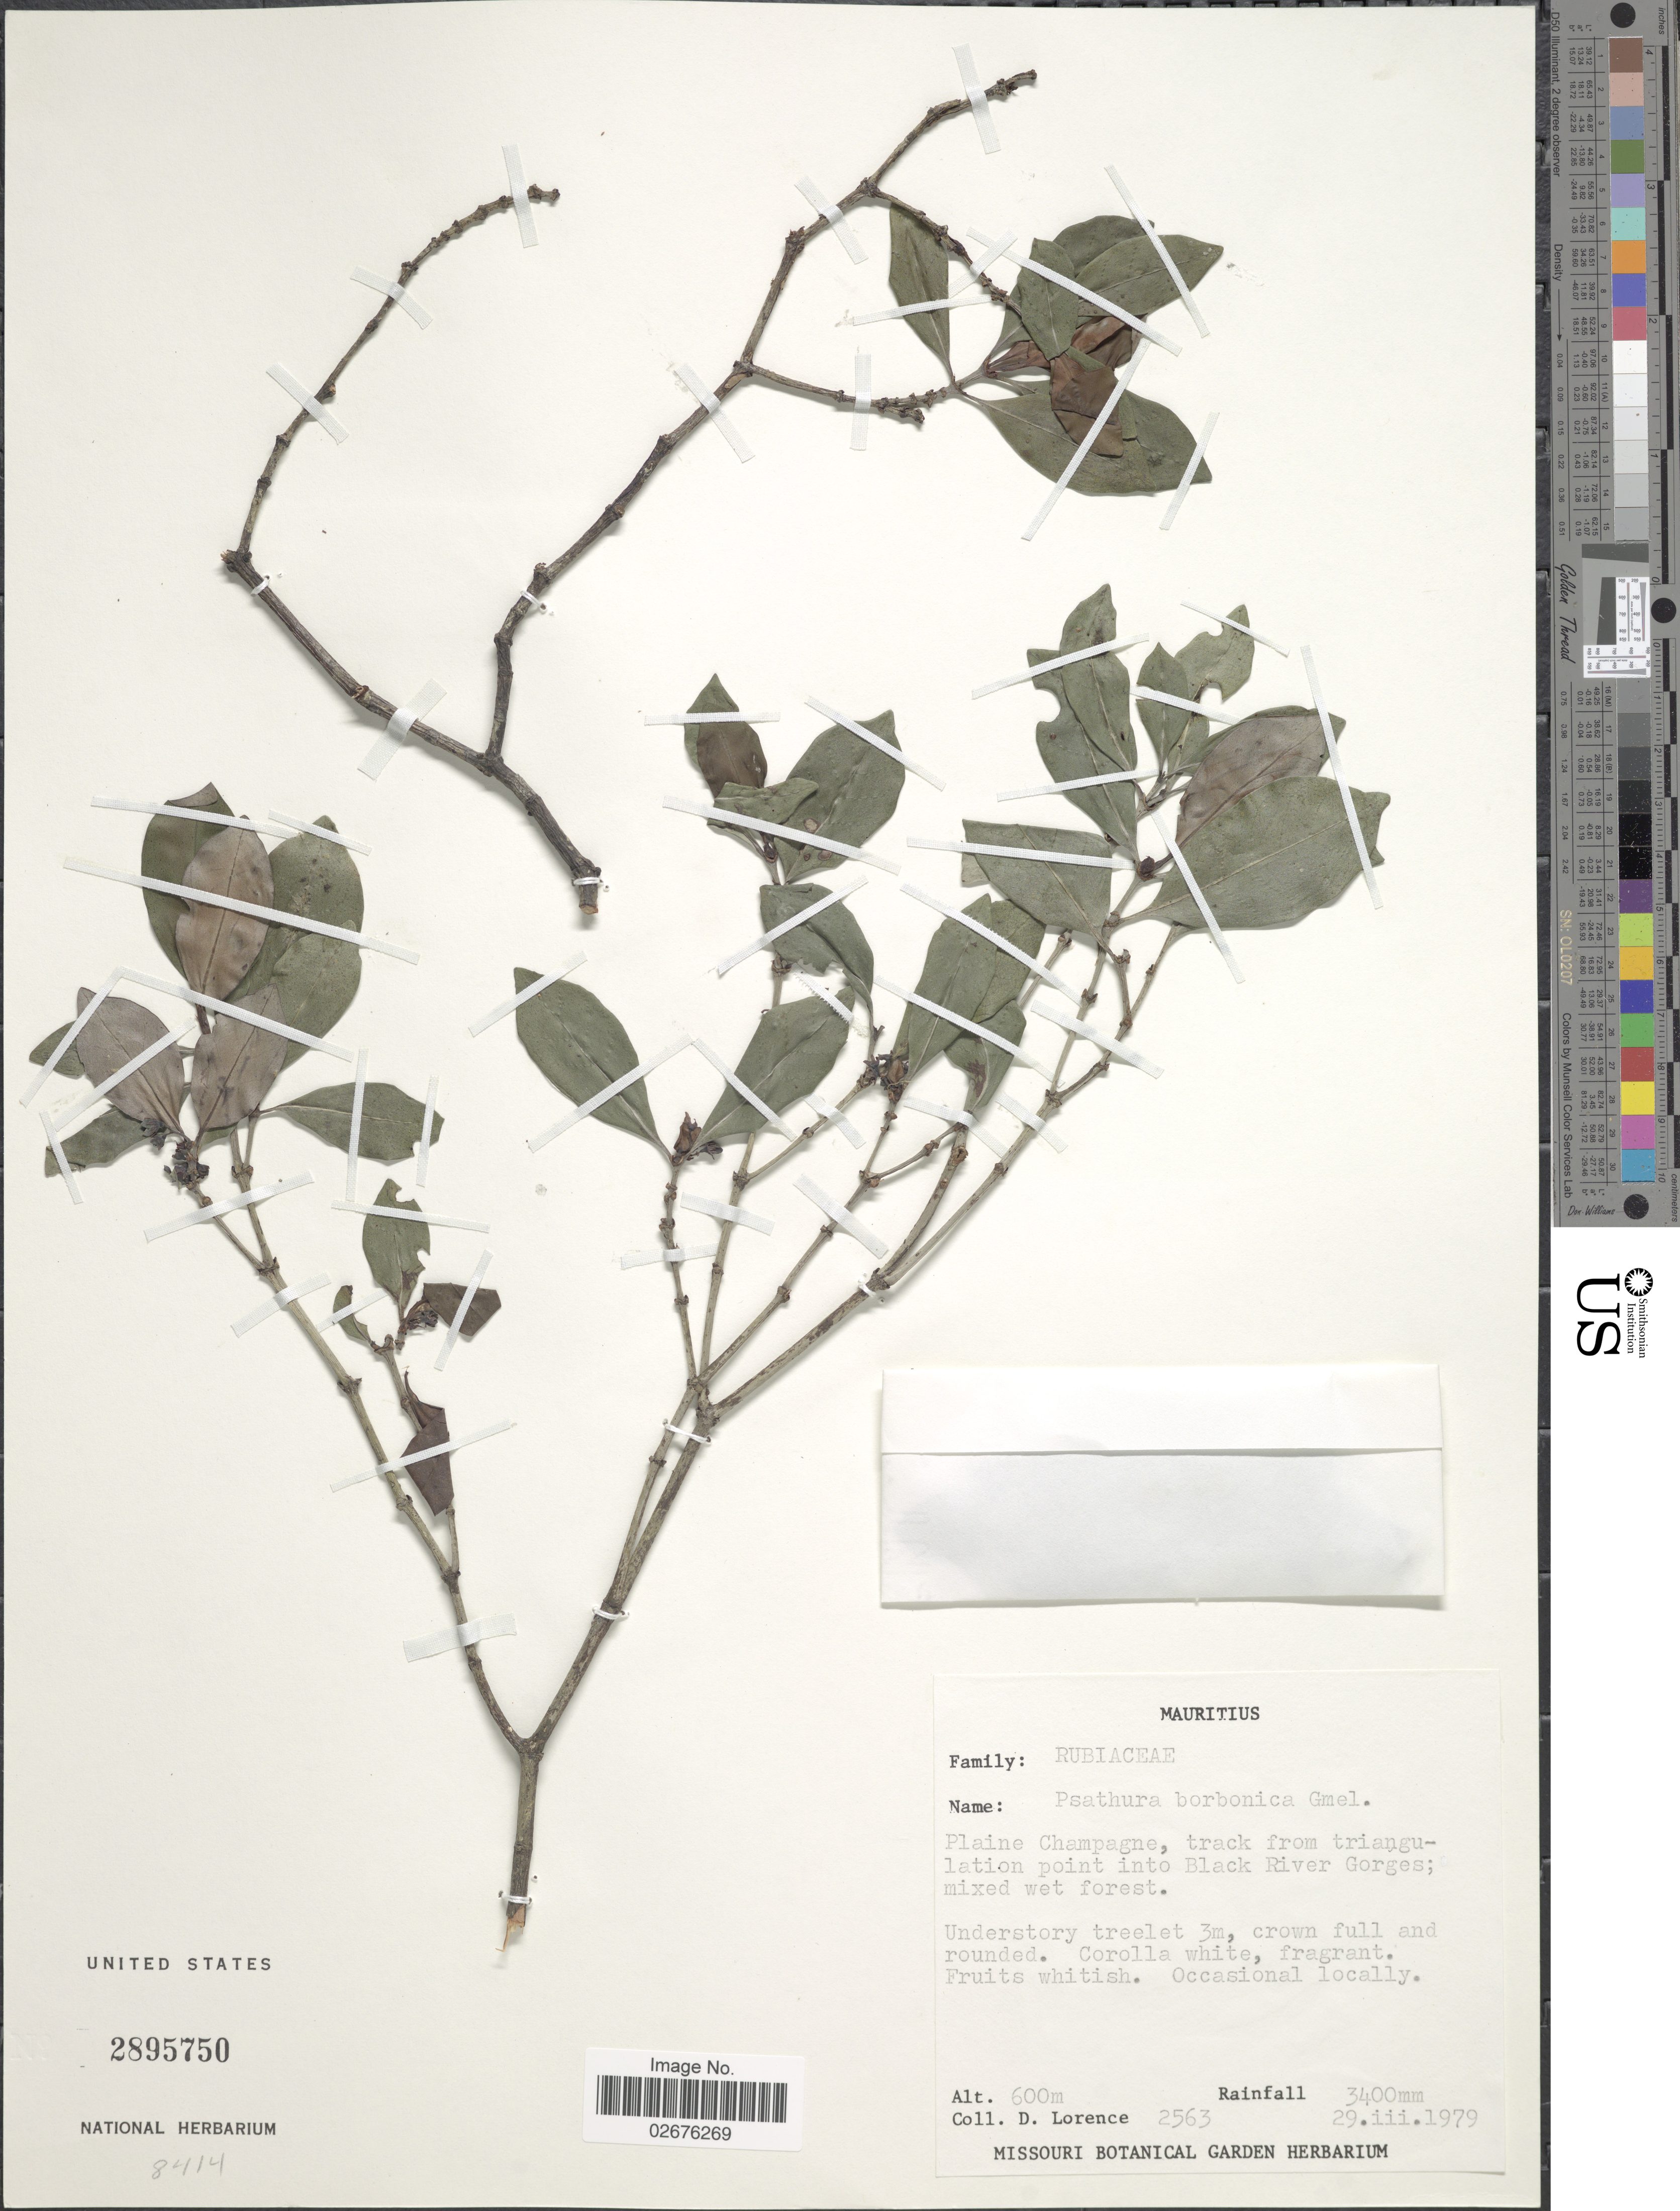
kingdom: Plantae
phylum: Tracheophyta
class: Magnoliopsida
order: Gentianales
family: Rubiaceae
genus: Psathura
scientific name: Psathura borbonica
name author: J.F. Gmel.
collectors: D. Lorence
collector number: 2563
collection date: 1979-03-29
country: Mauritius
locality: Plaine Champagne, track from triangulation point into Black River Gorges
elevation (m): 600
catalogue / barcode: US 2895750